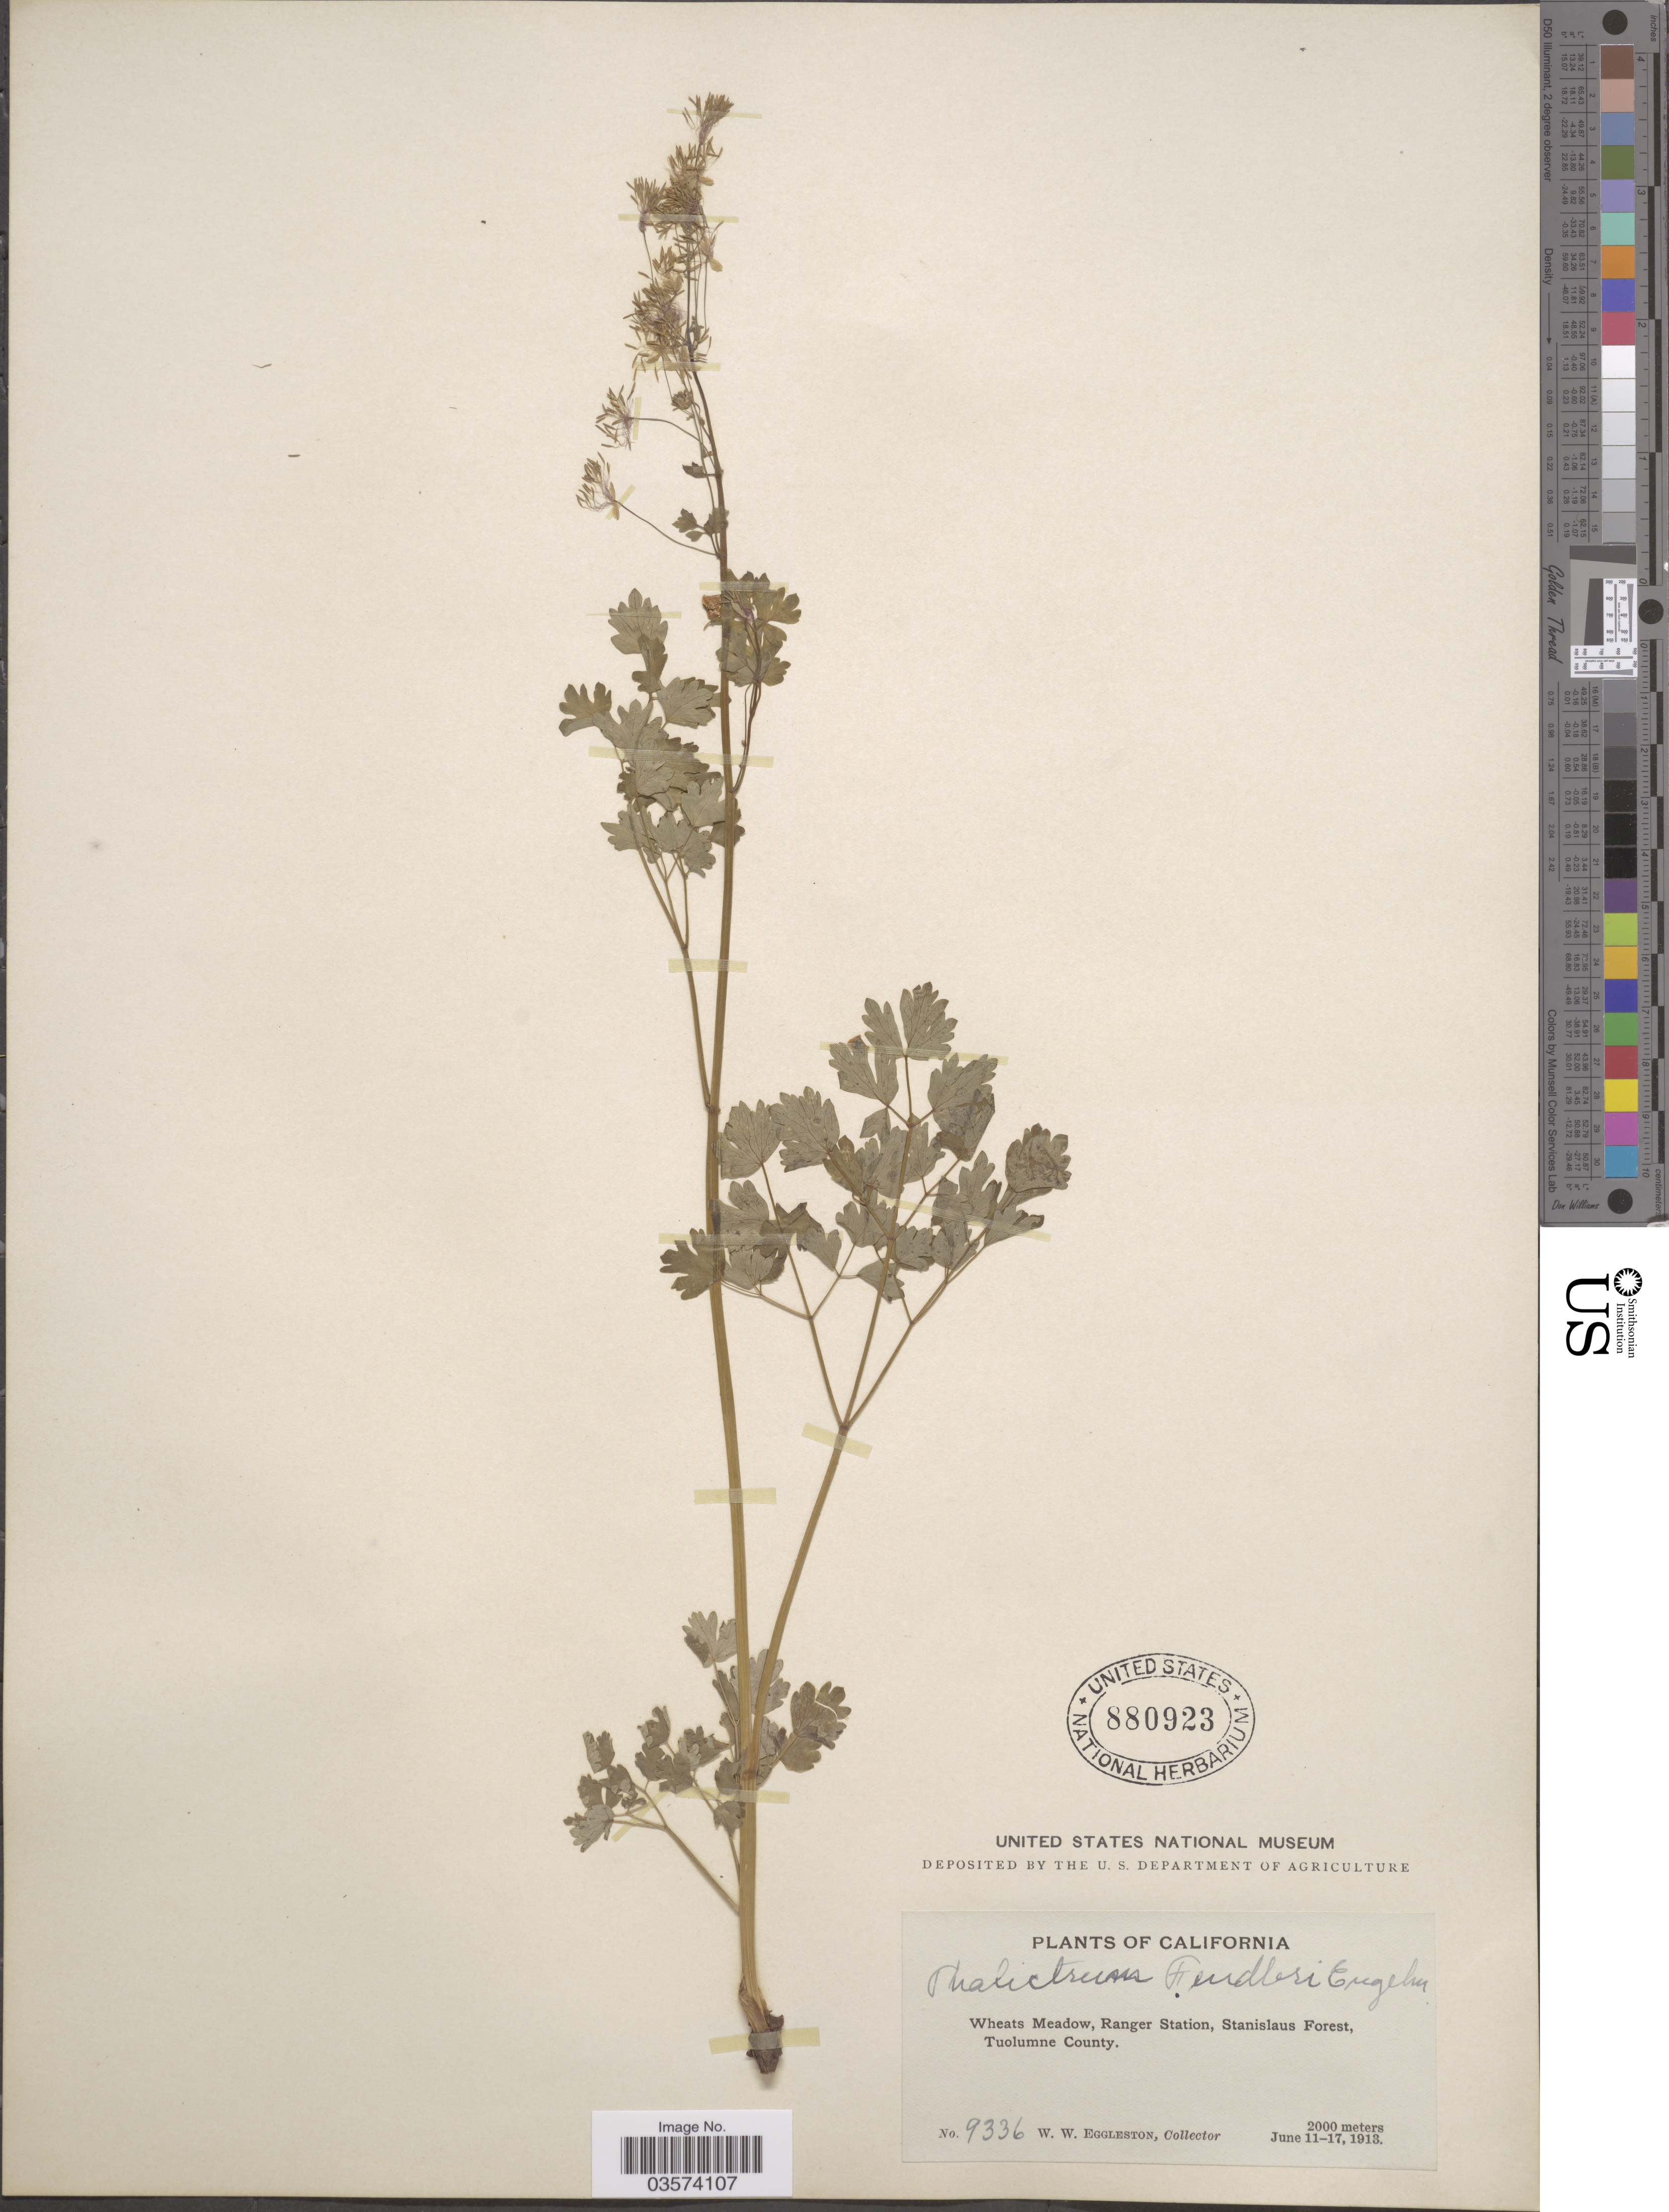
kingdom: Plantae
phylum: Tracheophyta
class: Magnoliopsida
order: Ranunculales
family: Ranunculaceae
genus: Thalictrum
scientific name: Thalictrum fendleri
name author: Engelm. ex A. Gray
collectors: W. W. Eggleston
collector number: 9336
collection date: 1913-06-11/1913-06-17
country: United States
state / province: California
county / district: Tuolumne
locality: Wheats Meadow, Ranger Station, Stanislaus Forest, Tuolumne County.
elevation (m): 2000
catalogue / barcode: US 880923